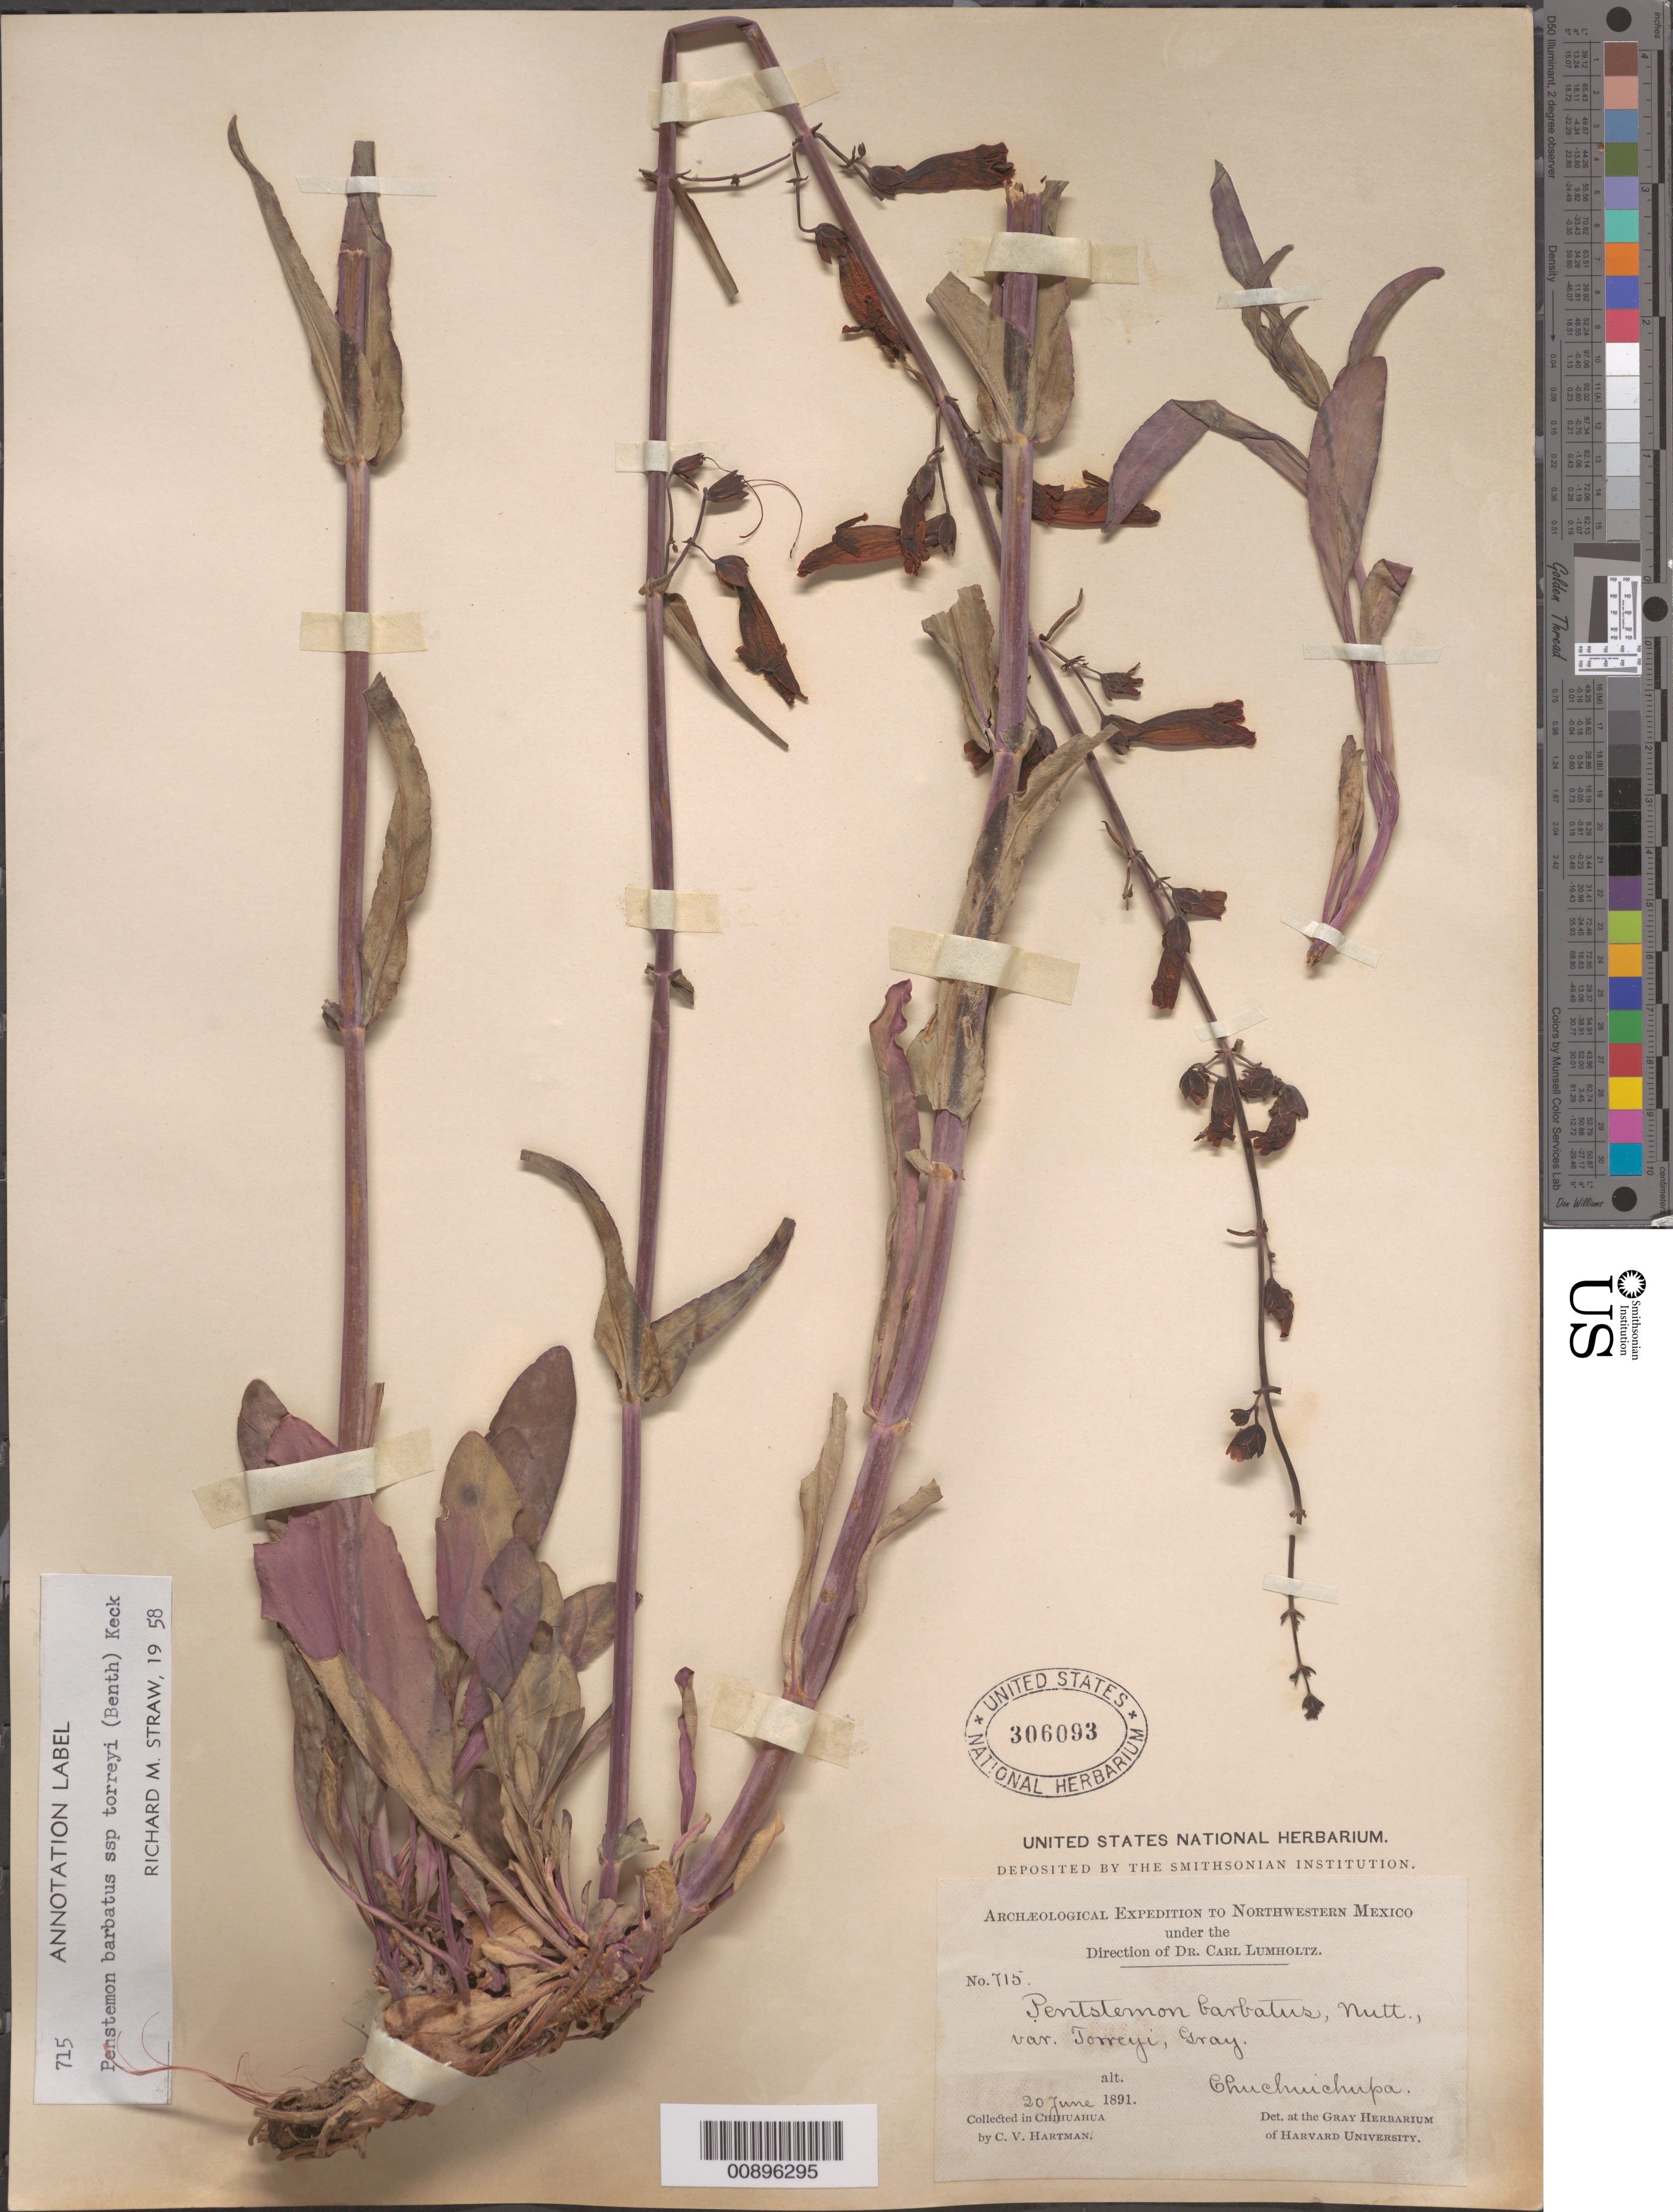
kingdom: Plantae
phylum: Tracheophyta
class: Magnoliopsida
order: Lamiales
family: Plantaginaceae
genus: Penstemon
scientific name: Penstemon barbatus subsp. torreyi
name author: (Benth.) D.D. Keck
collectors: C. V. Hartman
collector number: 715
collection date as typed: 20 Jun 1891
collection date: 1891-06-20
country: Mexico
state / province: Chihuahua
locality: Chuchuichupa, Chihuahua.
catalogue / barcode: US 306093